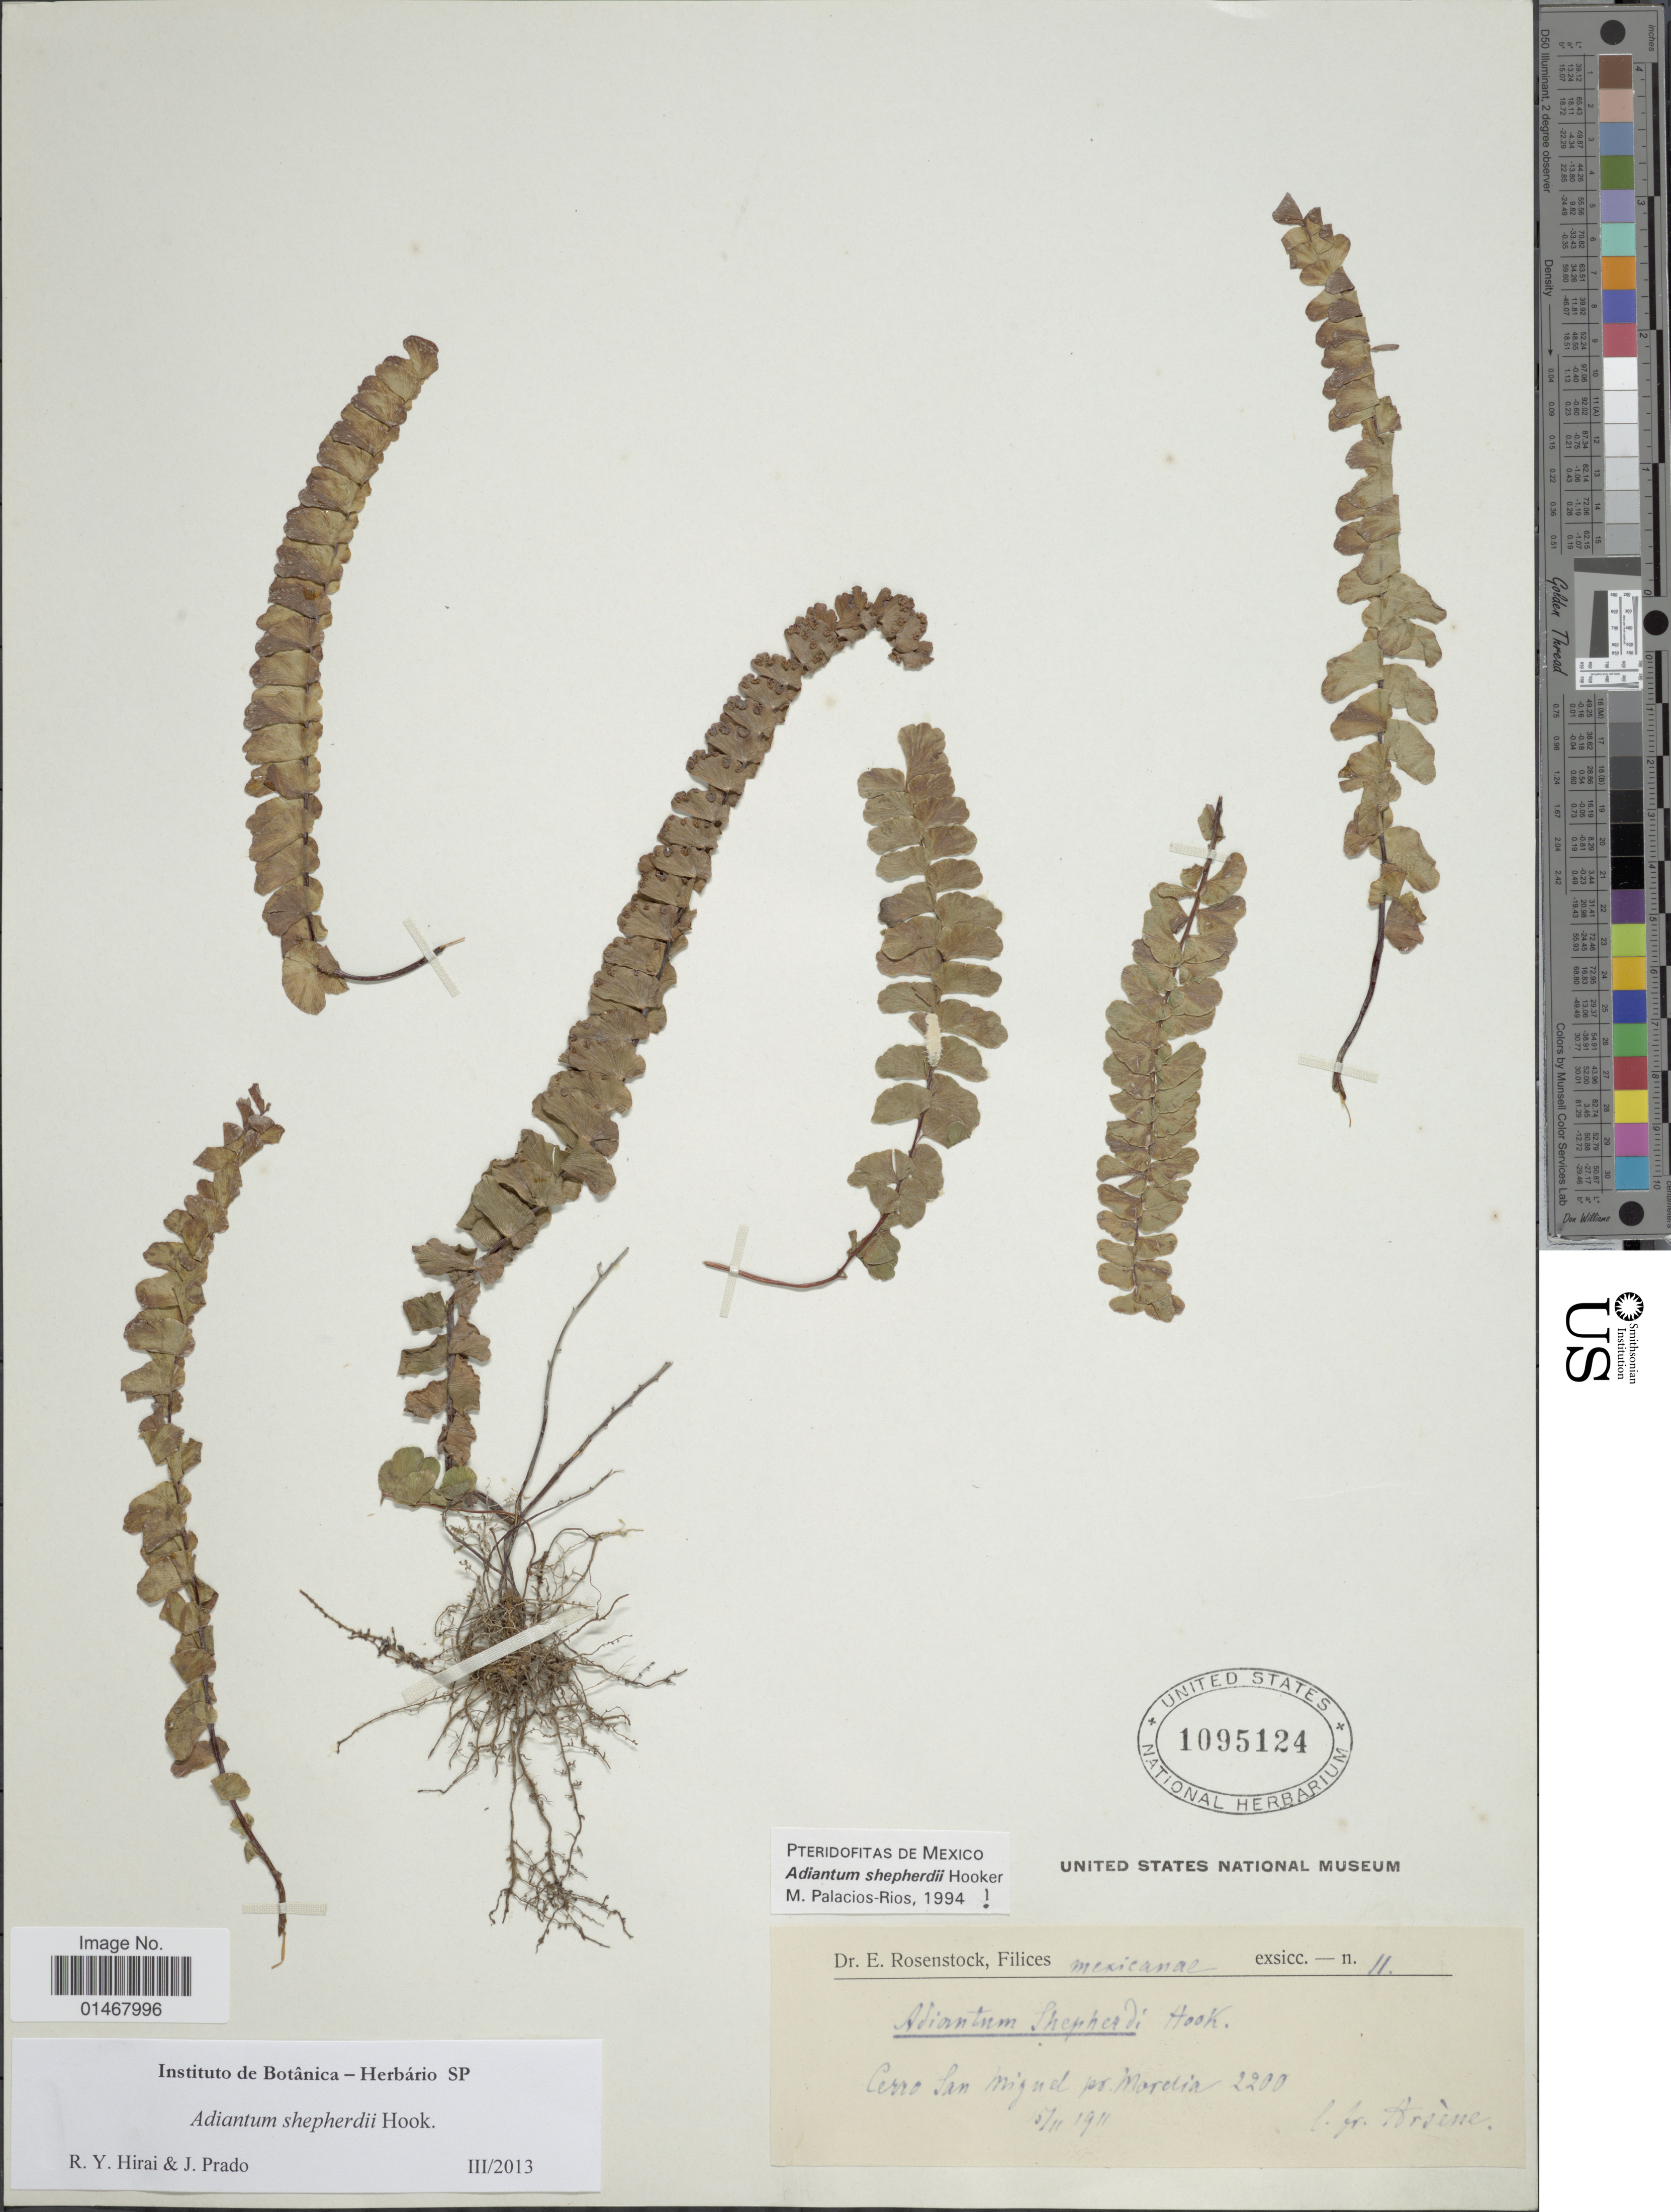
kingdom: Plantae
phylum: Tracheophyta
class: Polypodiopsida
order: Polypodiales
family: Pteridaceae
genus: Adiantum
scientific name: Adiantum shepherdii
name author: Hook.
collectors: F. Arsène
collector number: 11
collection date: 1911-11-15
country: Mexico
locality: Cerro San Miguel pr. Morelia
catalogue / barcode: US 1095124